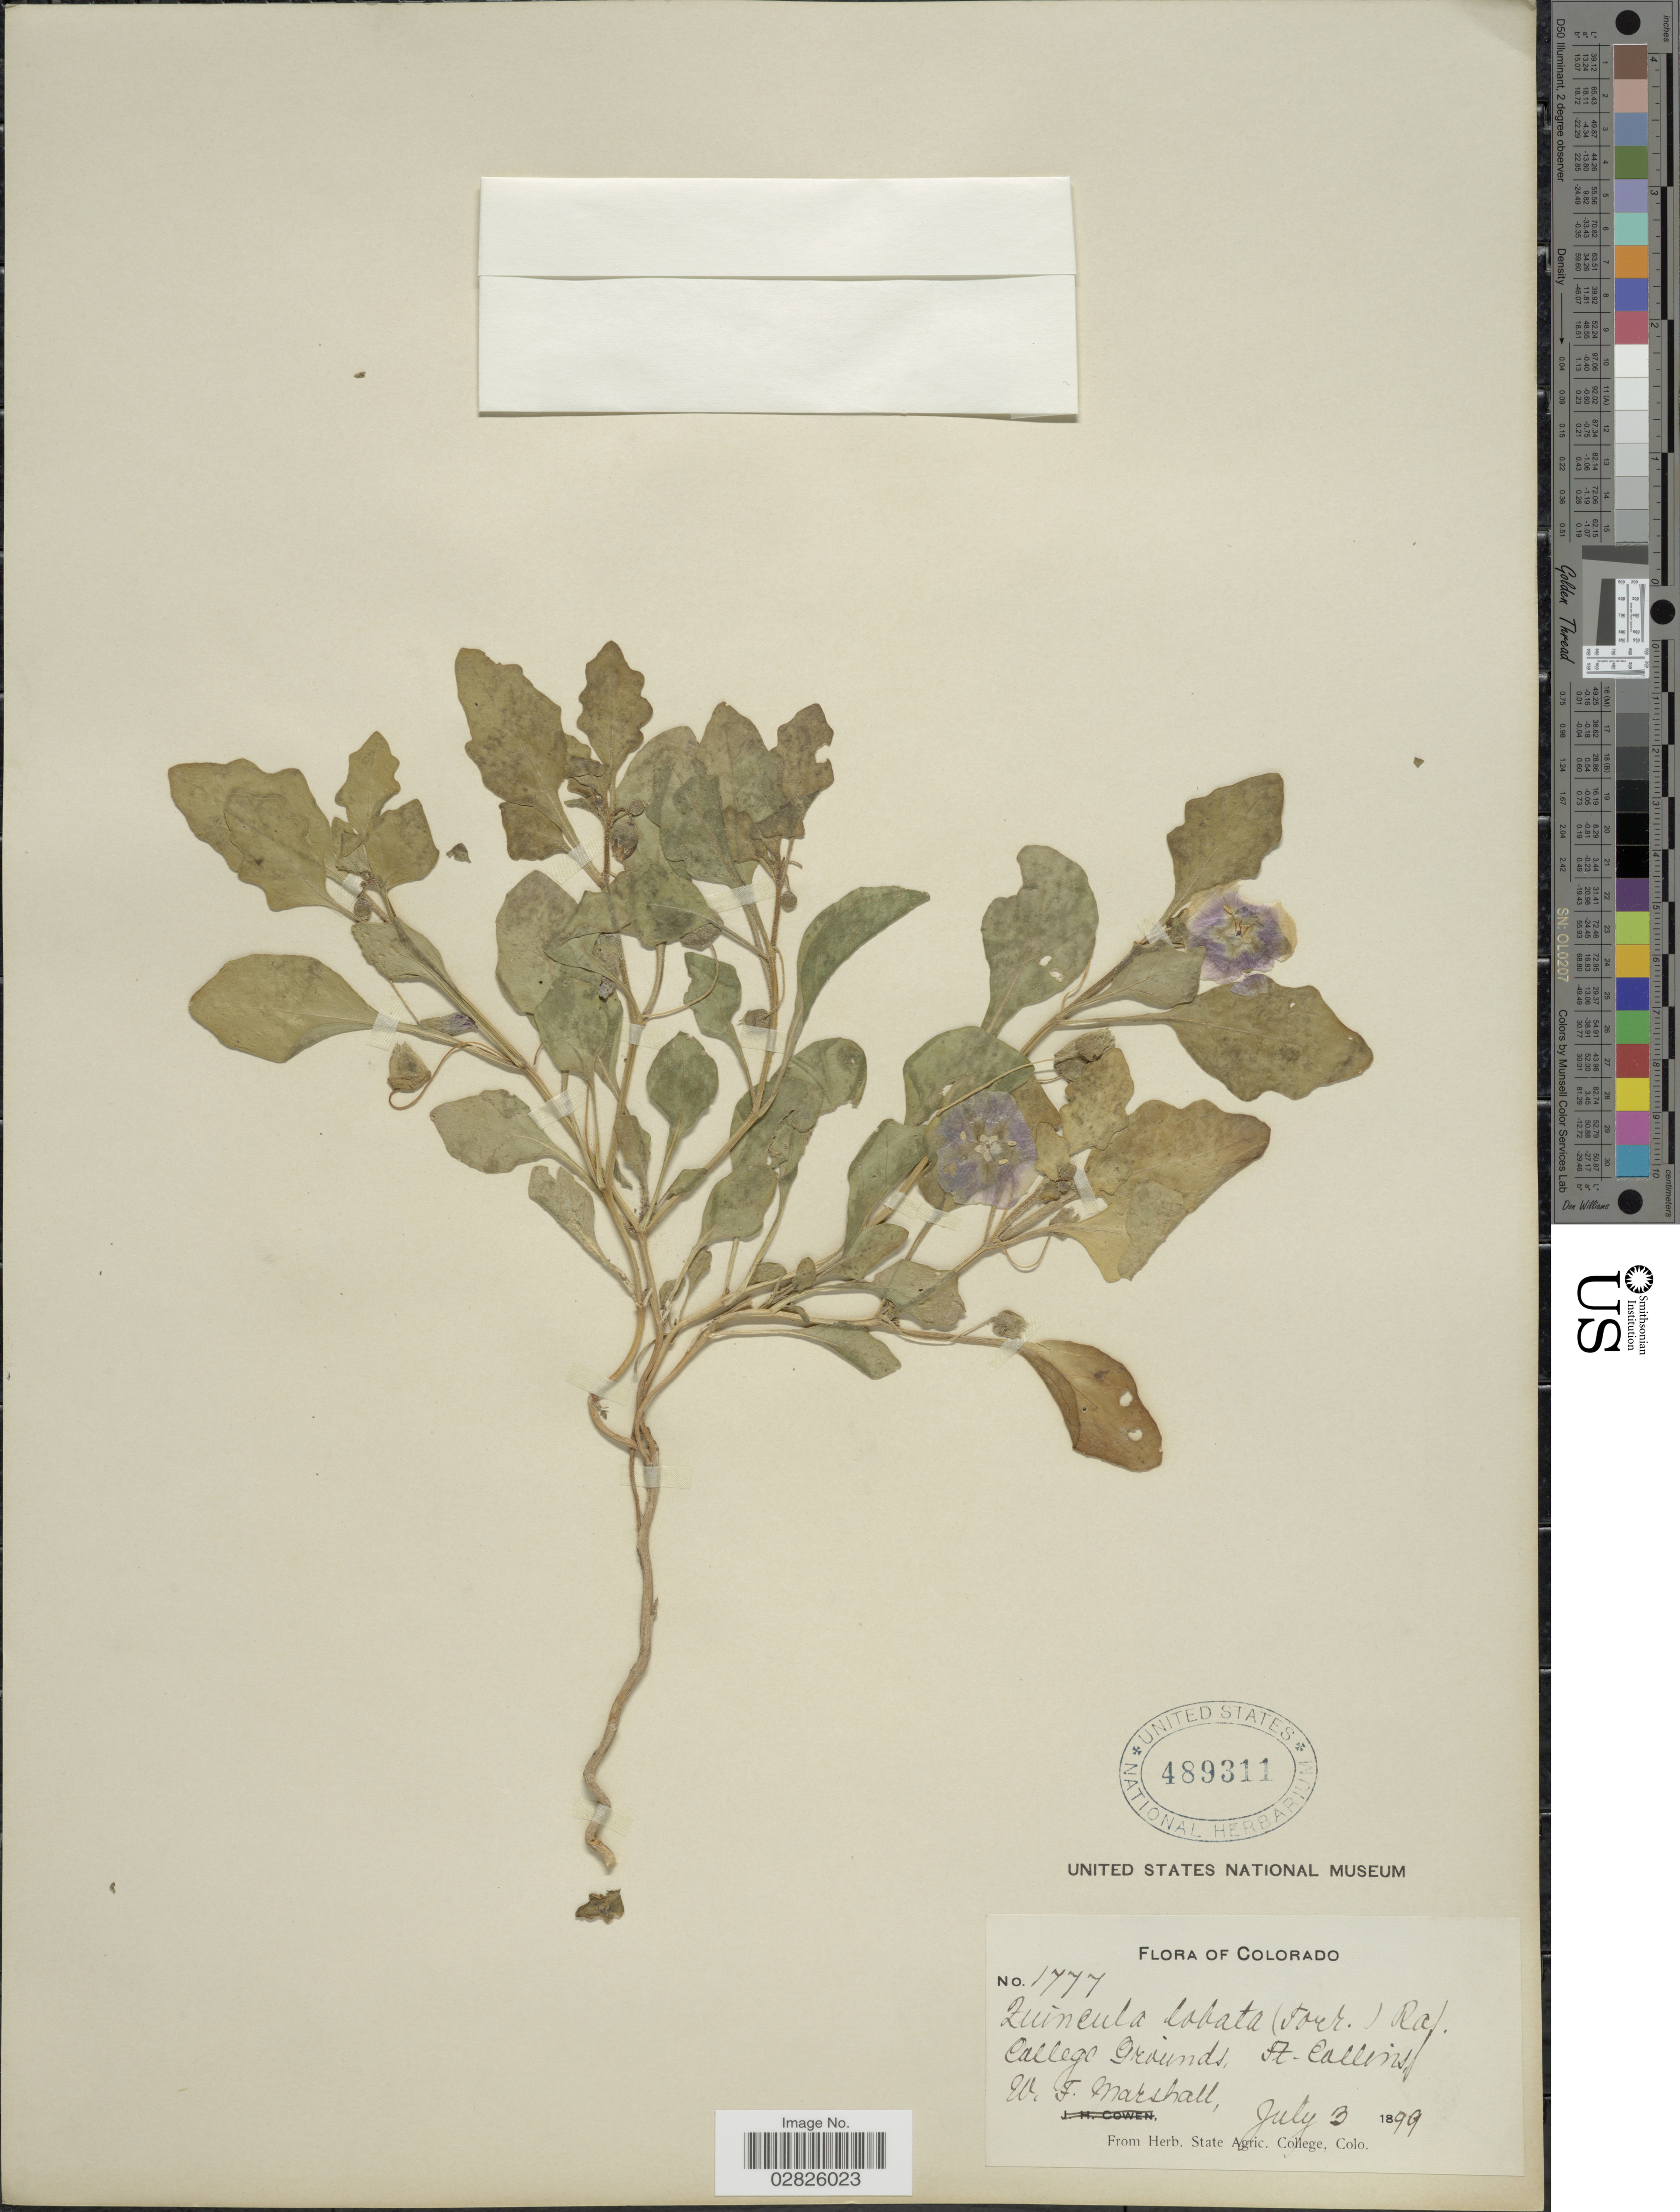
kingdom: Plantae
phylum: Tracheophyta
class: Magnoliopsida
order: Solanales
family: Solanaceae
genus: Quincula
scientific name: Quincula lobata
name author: (Torr.) Raf.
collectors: W. F. Marshall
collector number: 1777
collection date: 1899-07-03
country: United States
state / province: Colorado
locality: College Grounds, Ft. Collins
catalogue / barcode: US 489311